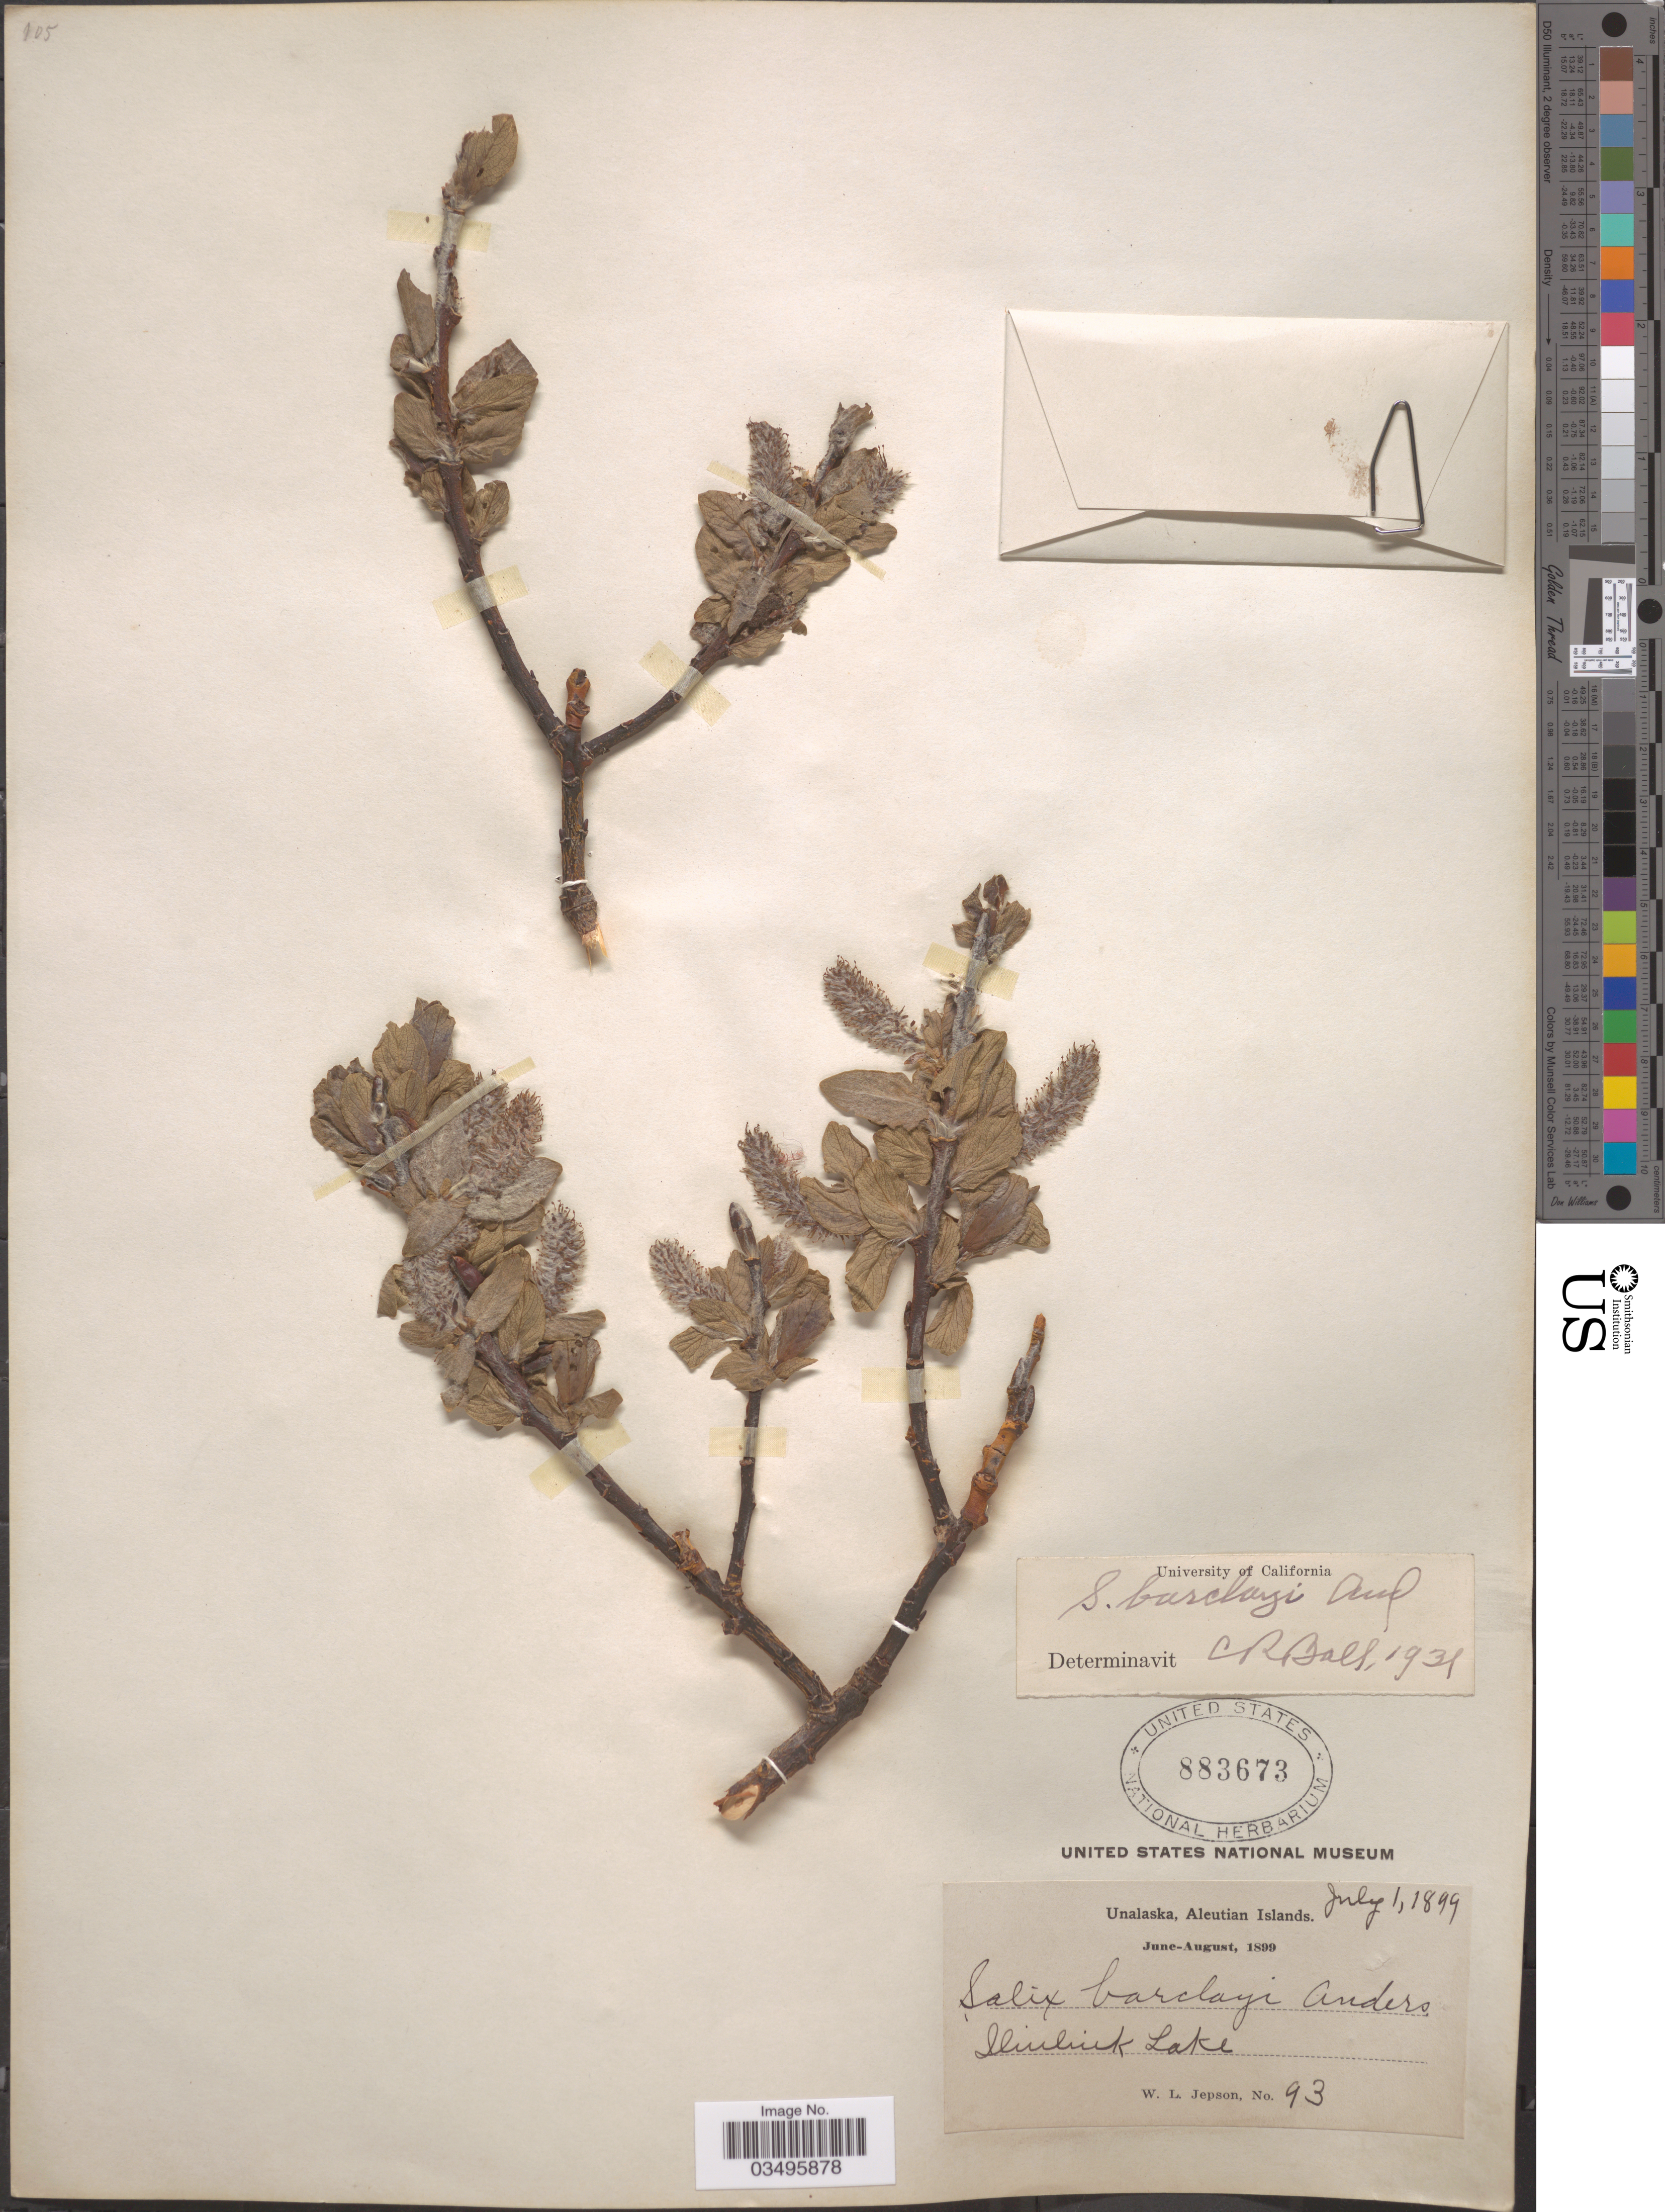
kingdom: Plantae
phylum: Tracheophyta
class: Magnoliopsida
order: Malpighiales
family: Salicaceae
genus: Salix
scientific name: Salix barclayi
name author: Andersson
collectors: W. L. Jepson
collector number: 93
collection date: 1899-07-01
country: United States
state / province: Alaska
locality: Unalaska, Aleutian Islands. Iliuliuk Lake.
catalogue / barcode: US 883673